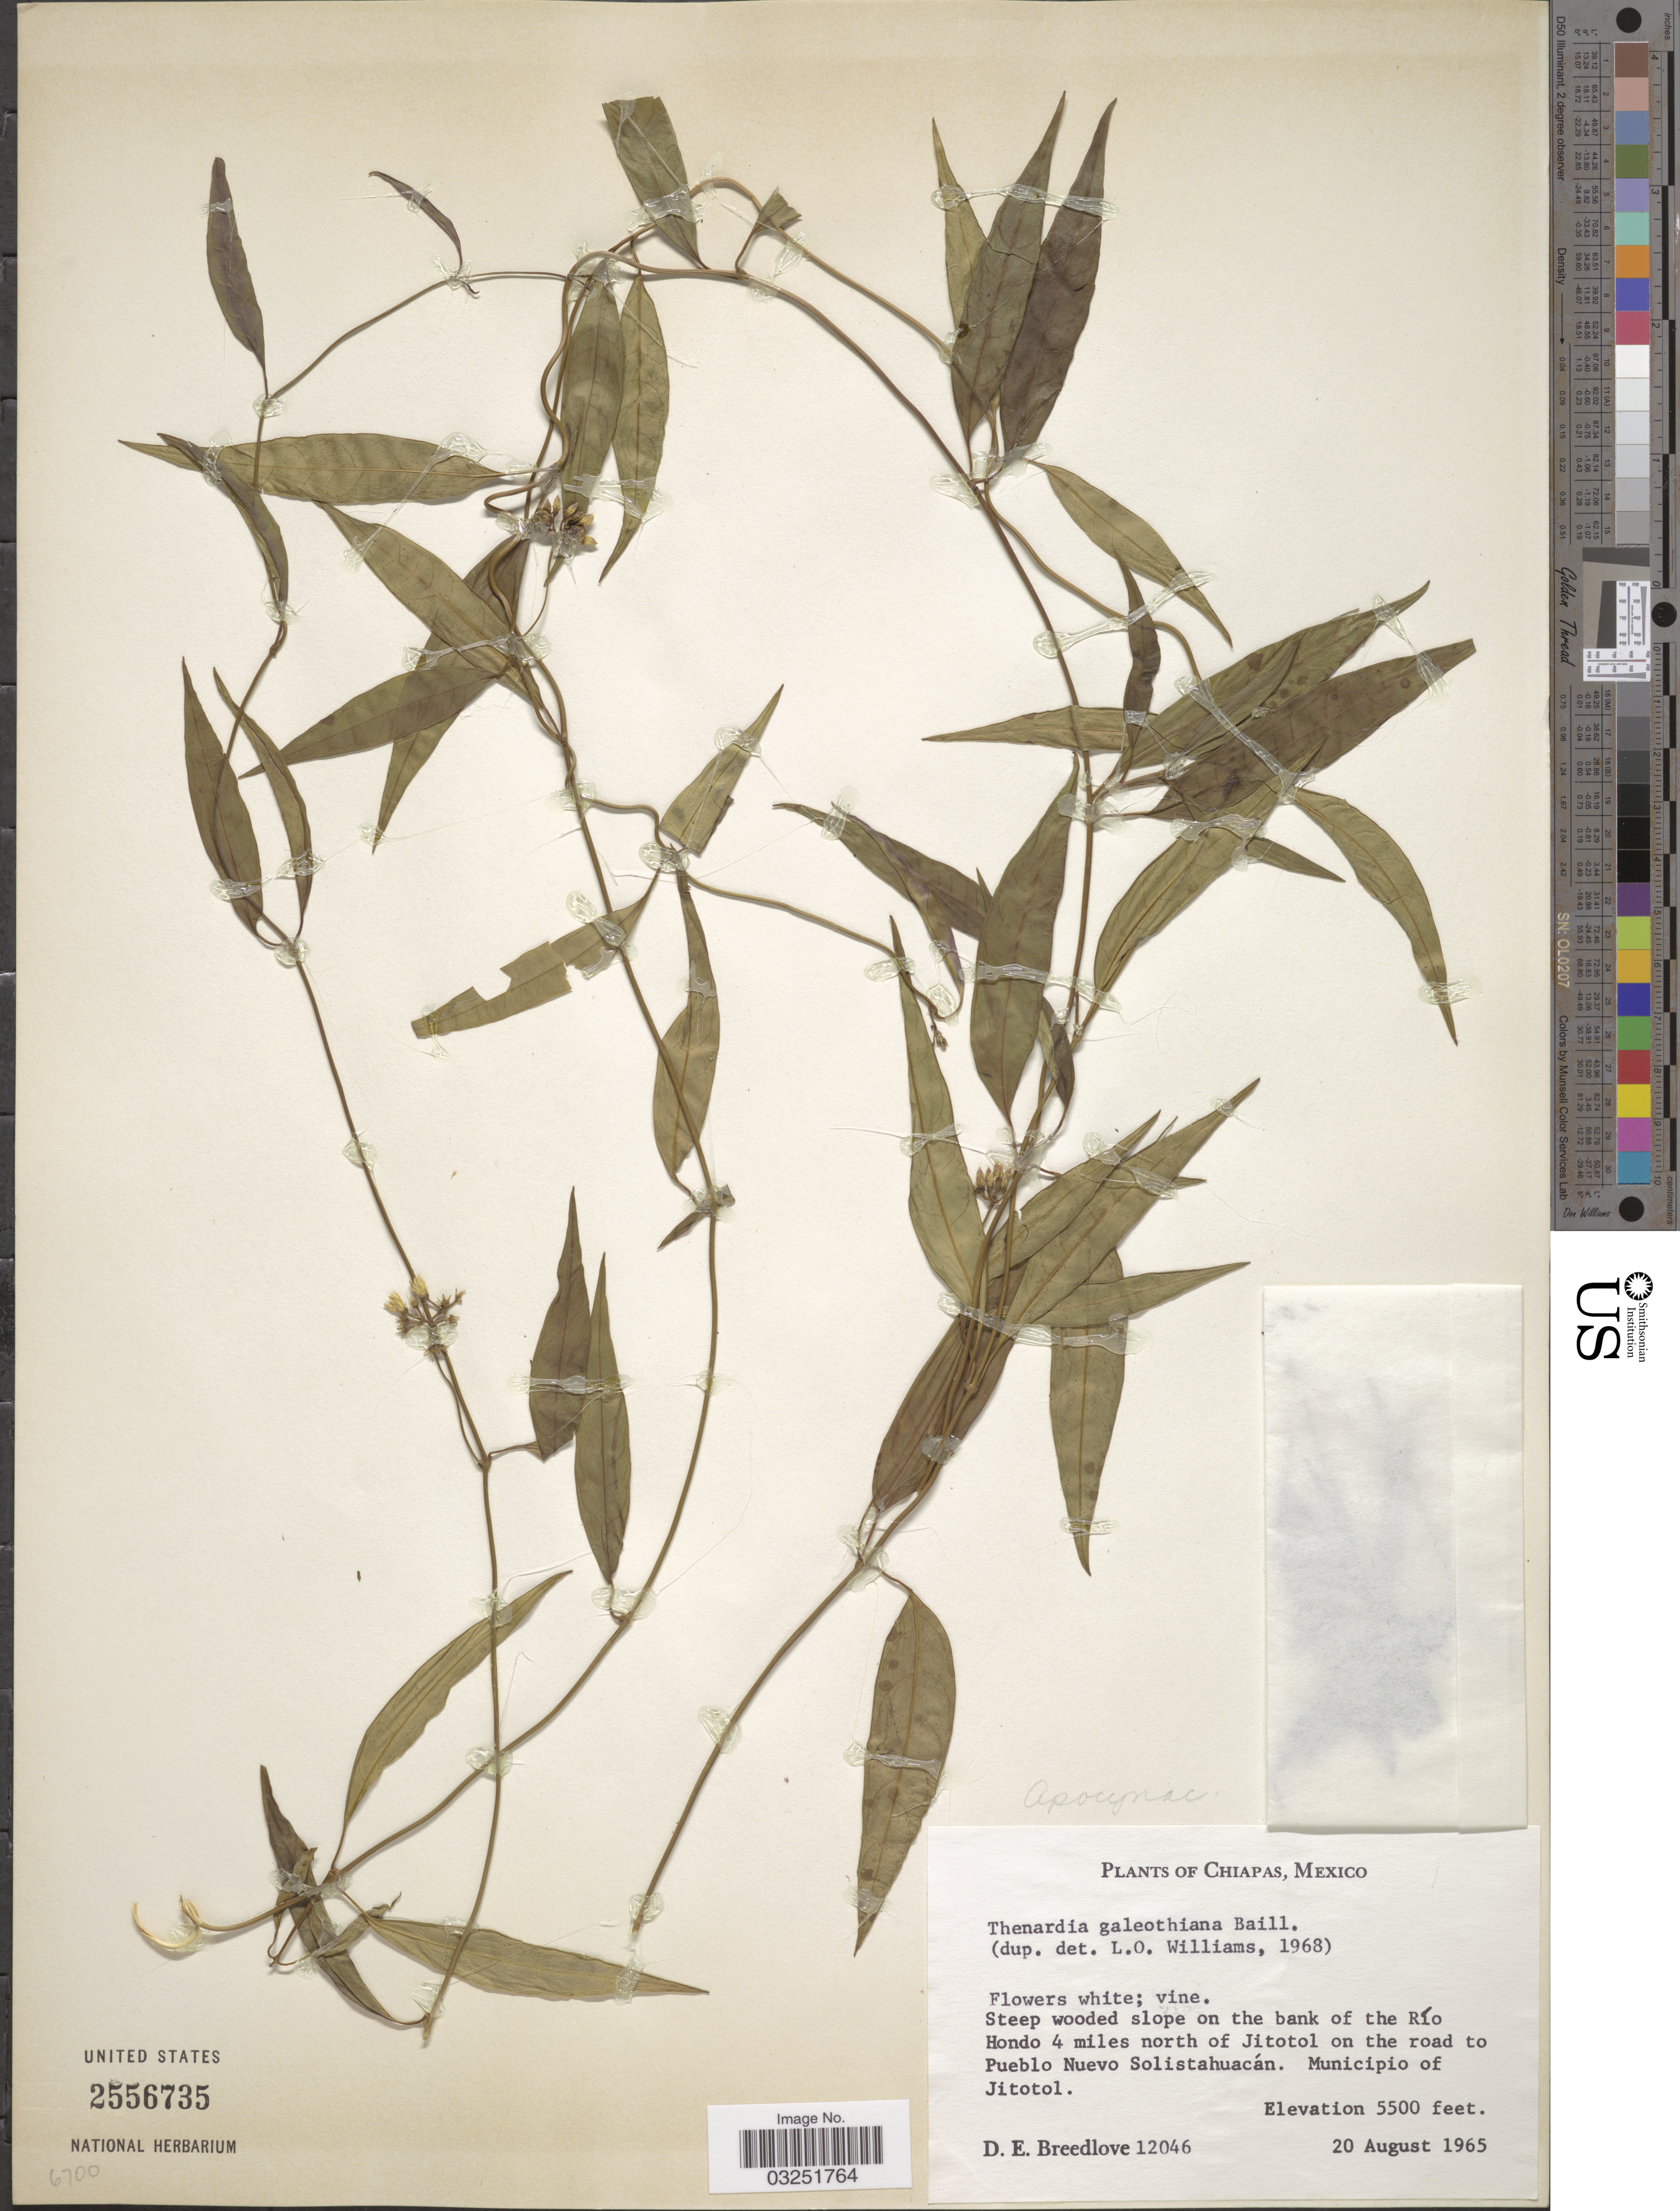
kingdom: Plantae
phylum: Tracheophyta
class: Magnoliopsida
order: Gentianales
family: Apocynaceae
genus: Thenardia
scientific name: Thenardia galeottiana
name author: Baill.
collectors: D. E. Breedlove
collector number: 12046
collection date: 1965-08-20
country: Mexico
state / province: Chiapas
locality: Steep wooded slope on the bank of the Río Hondo 4 miles north of Jitotol on the road to Pueblo Nuevo Solistahuacán, Municipio of Jitotol.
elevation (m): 1676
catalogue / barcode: US 2556735